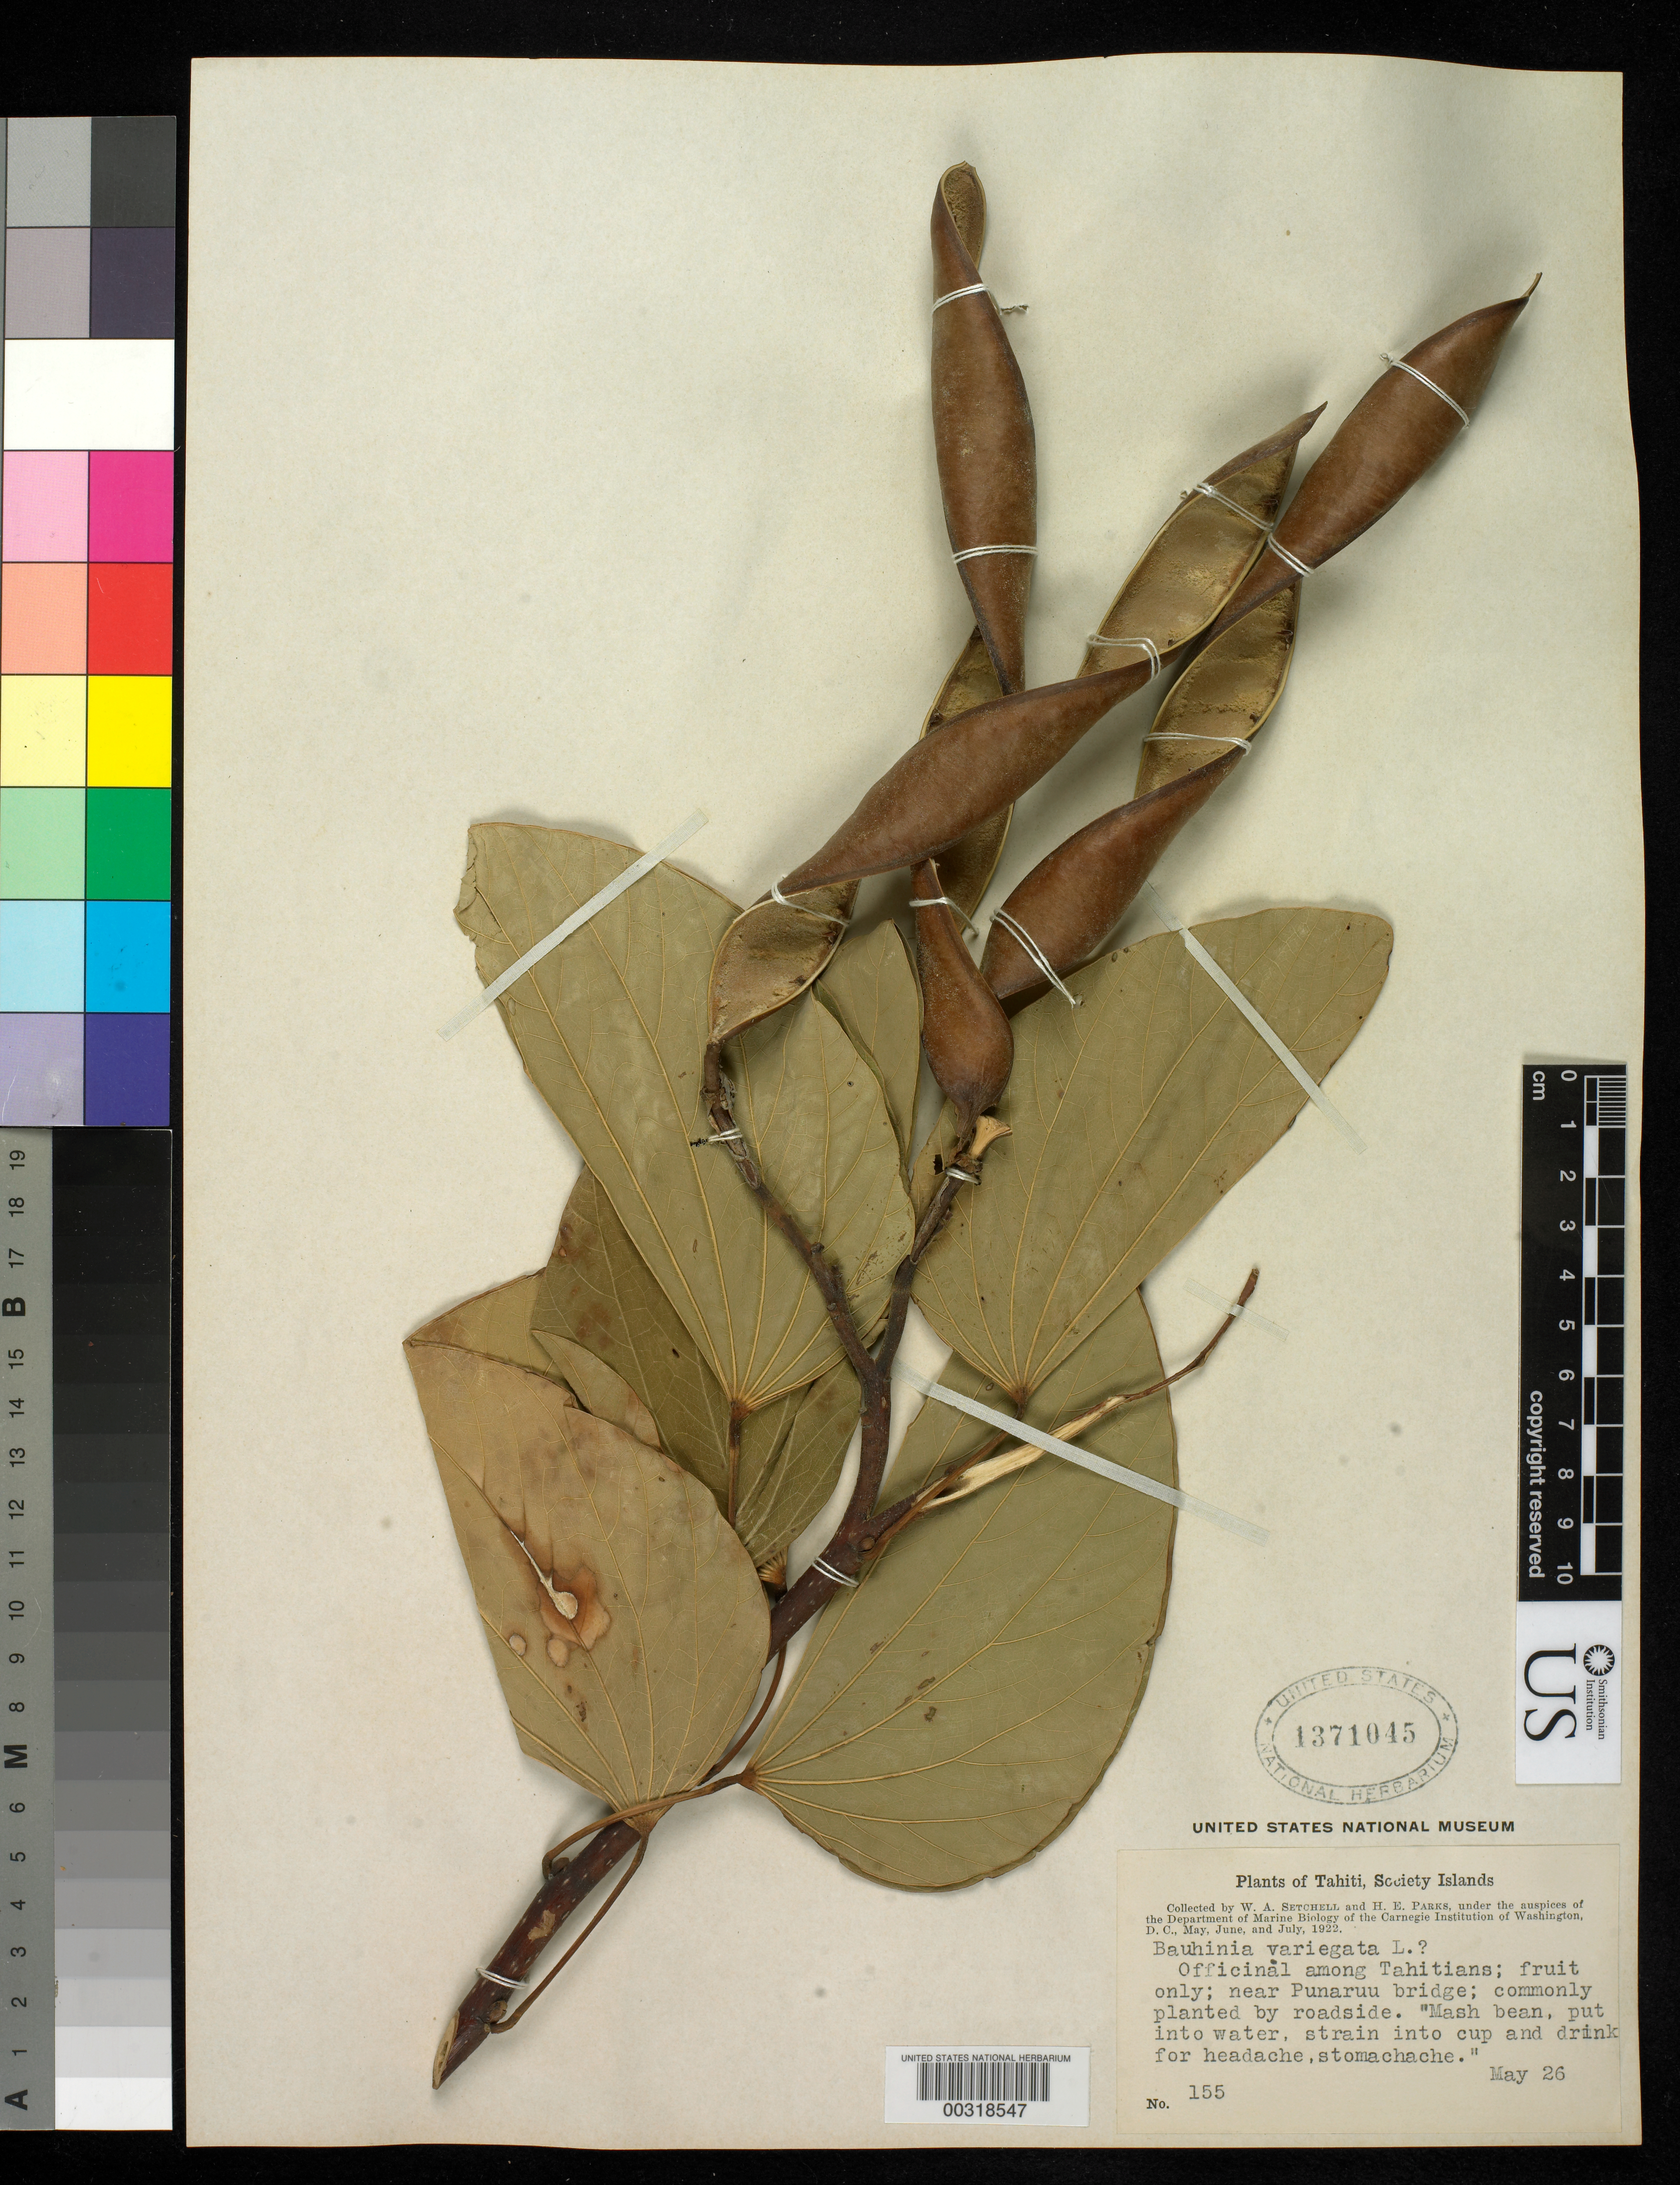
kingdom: Plantae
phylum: Tracheophyta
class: Magnoliopsida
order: Fabales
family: Fabaceae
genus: Bauhinia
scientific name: Bauhinia variegata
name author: L.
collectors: W. Setchell & H. E. Parks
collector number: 155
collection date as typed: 26 May 1922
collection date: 1922-05-26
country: French Polynesia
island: Tahiti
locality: Near punaruu bridge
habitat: Commonly planted by roadside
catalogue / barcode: US 1371045